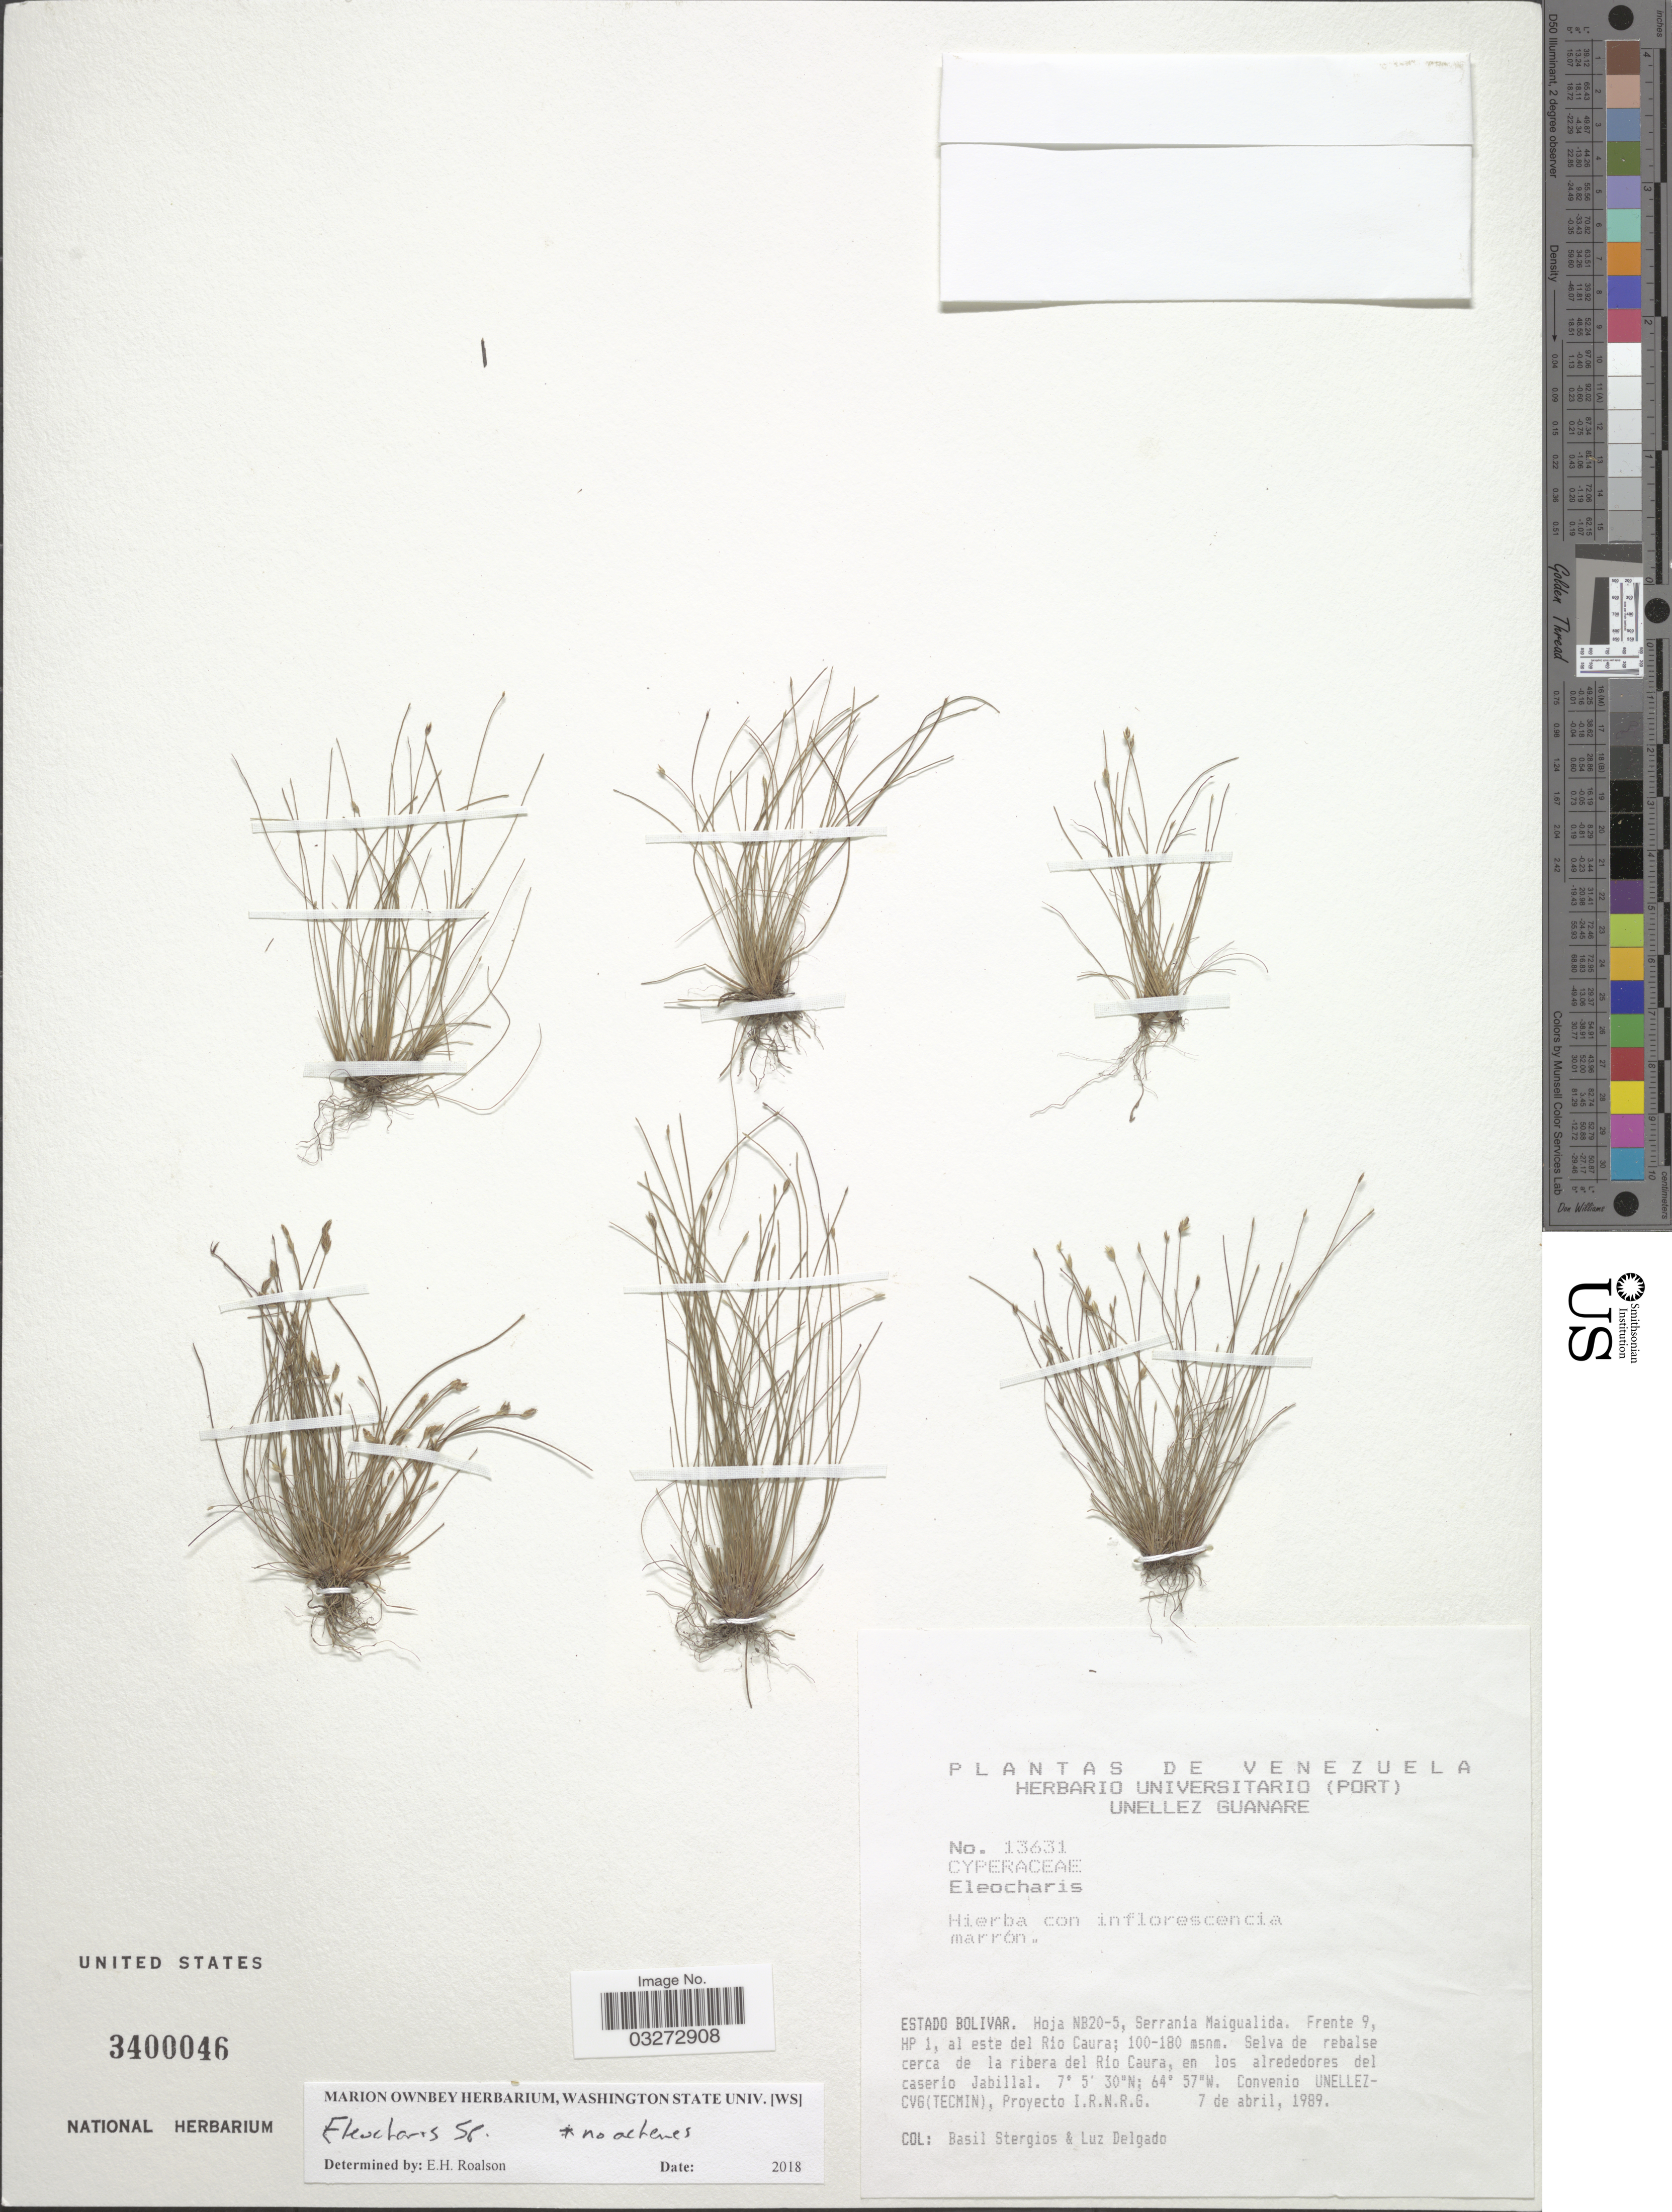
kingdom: Plantae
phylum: Tracheophyta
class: Liliopsida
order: Poales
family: Cyperaceae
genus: Eleocharis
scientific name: Eleocharis sp.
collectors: B. G. Stergios & L. Delgado V.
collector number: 13631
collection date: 1989-04-07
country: Venezuela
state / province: Bolivar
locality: Serrania Maigualida, E del río Caura, alrededores de Jabillal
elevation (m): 100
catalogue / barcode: US 3400046